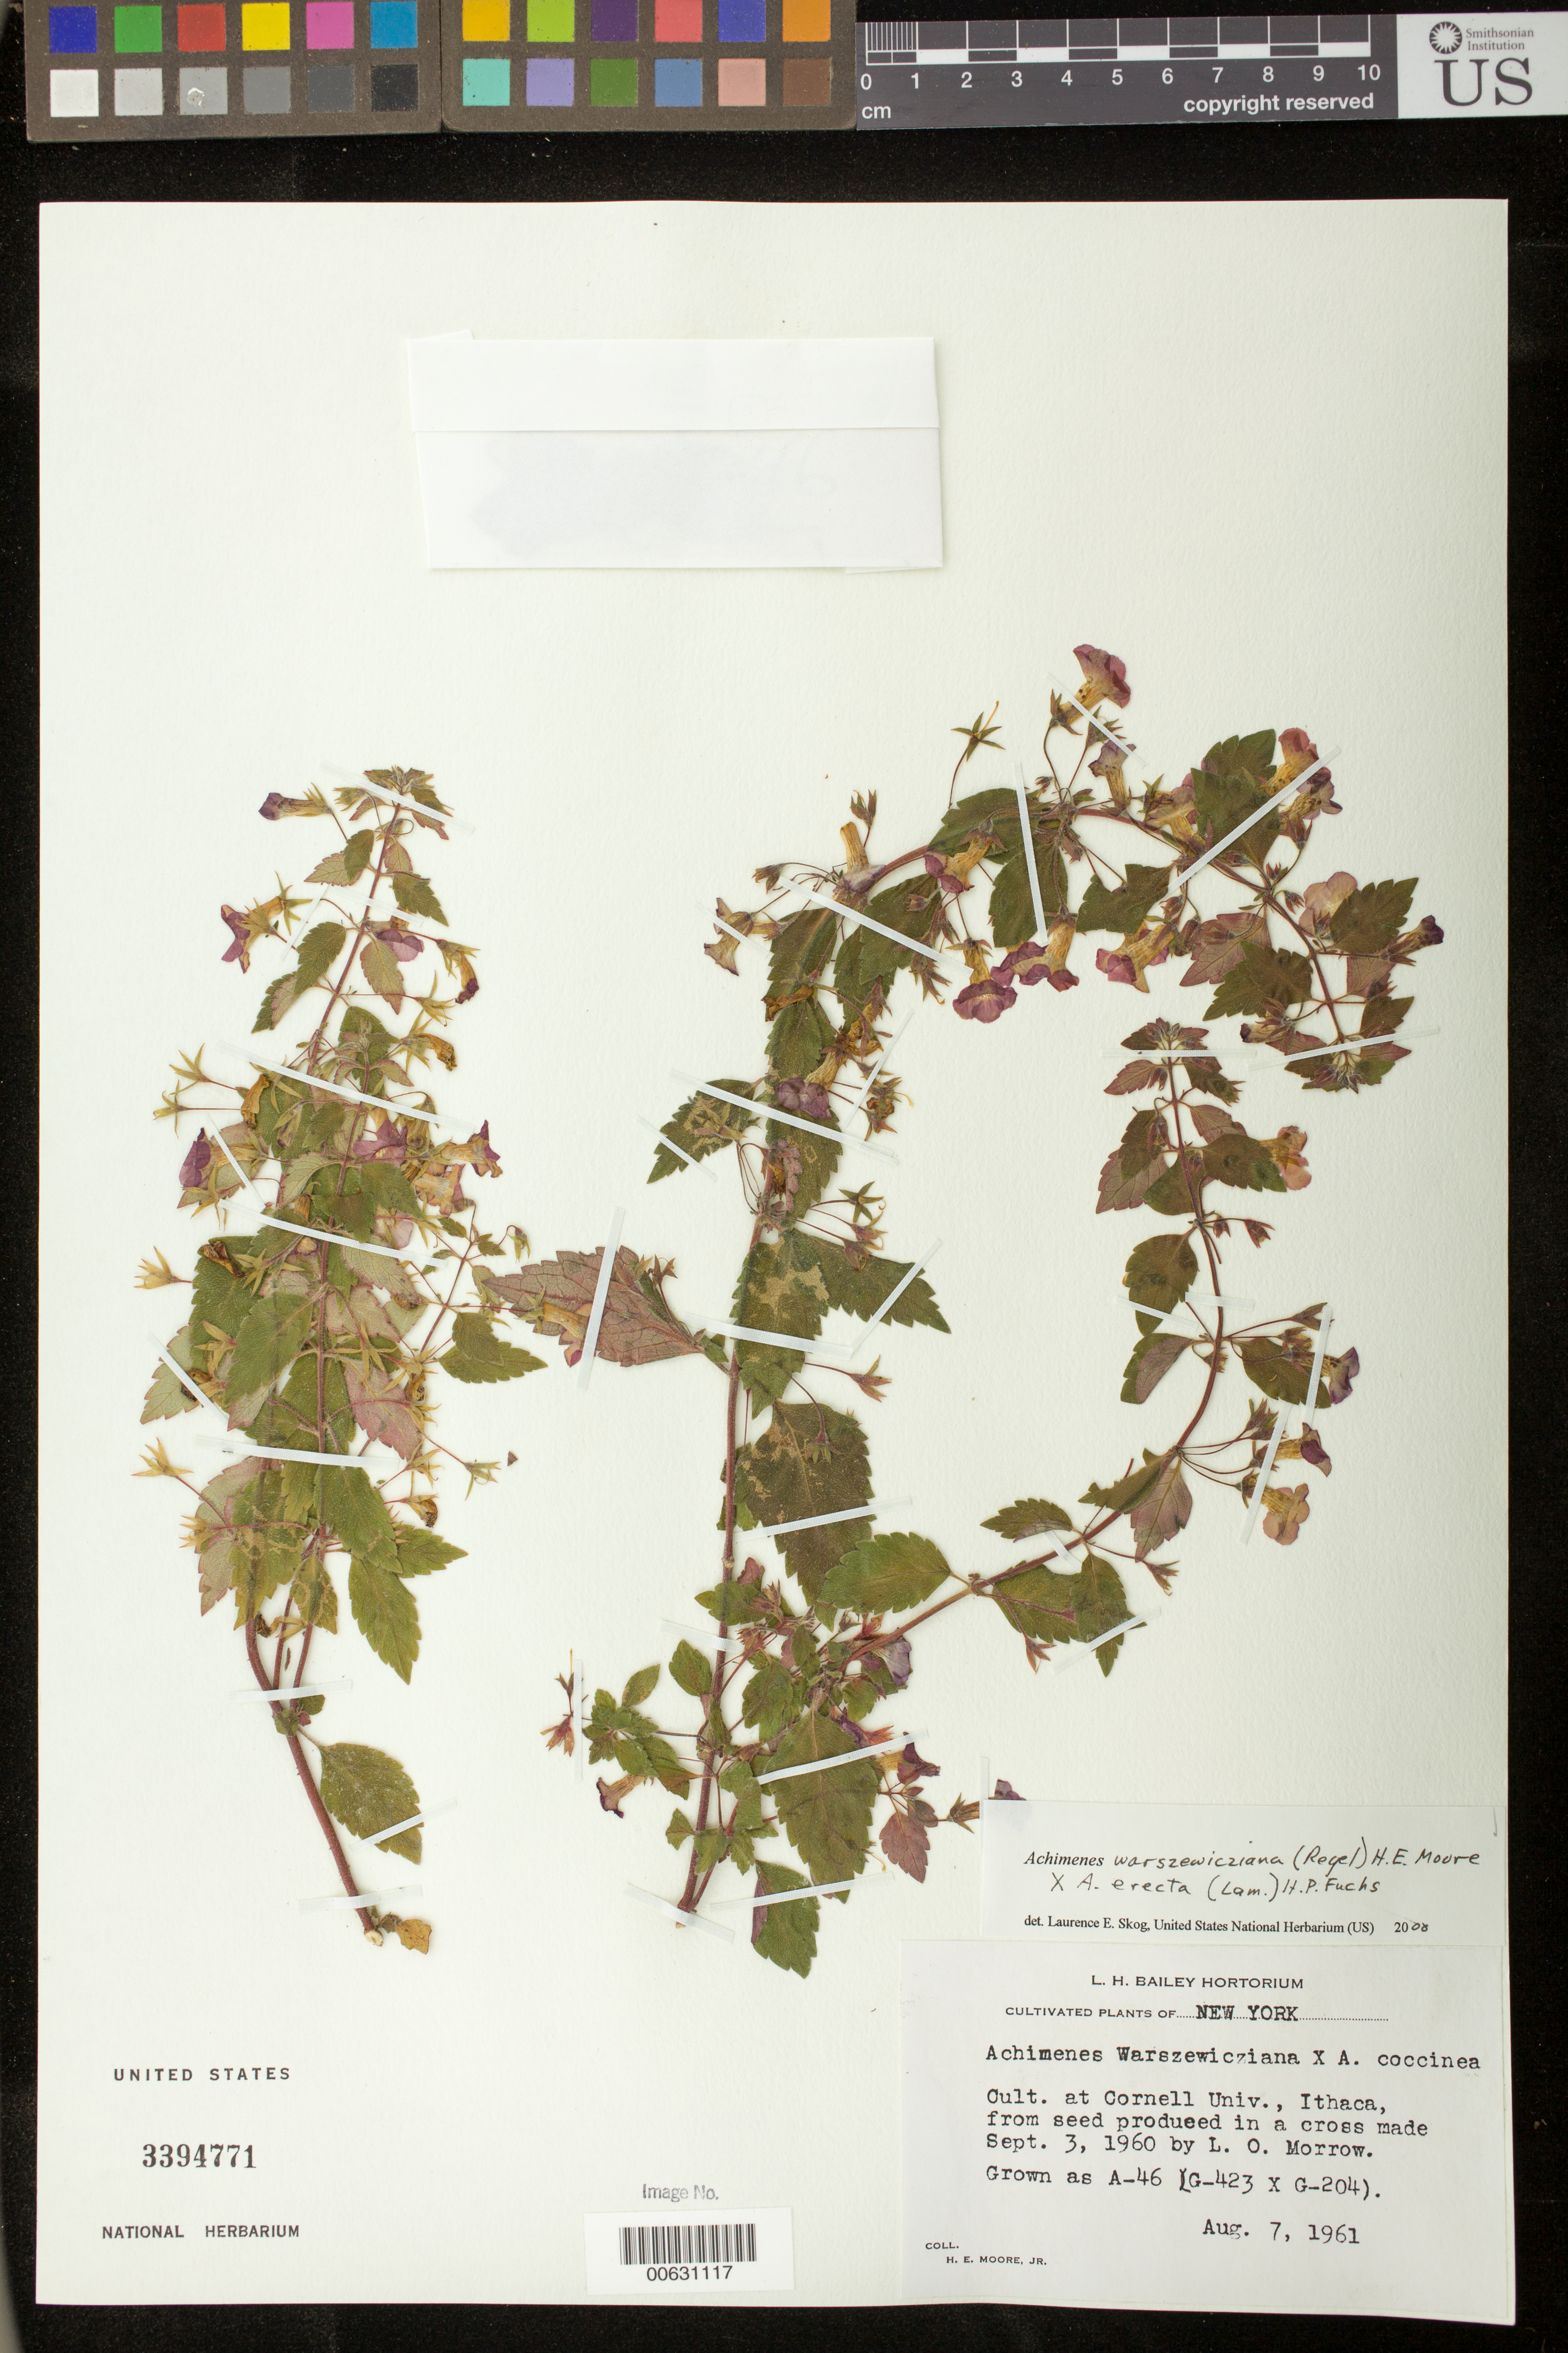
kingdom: Plantae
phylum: Tracheophyta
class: Magnoliopsida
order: Lamiales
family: Gesneriaceae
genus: Achimenes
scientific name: Achimenes hybrid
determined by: Skog, Laurence E.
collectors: H. E. Moore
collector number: s.n. [A-46]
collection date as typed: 07 Aug 1961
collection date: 1961-08-07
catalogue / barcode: US 3394771